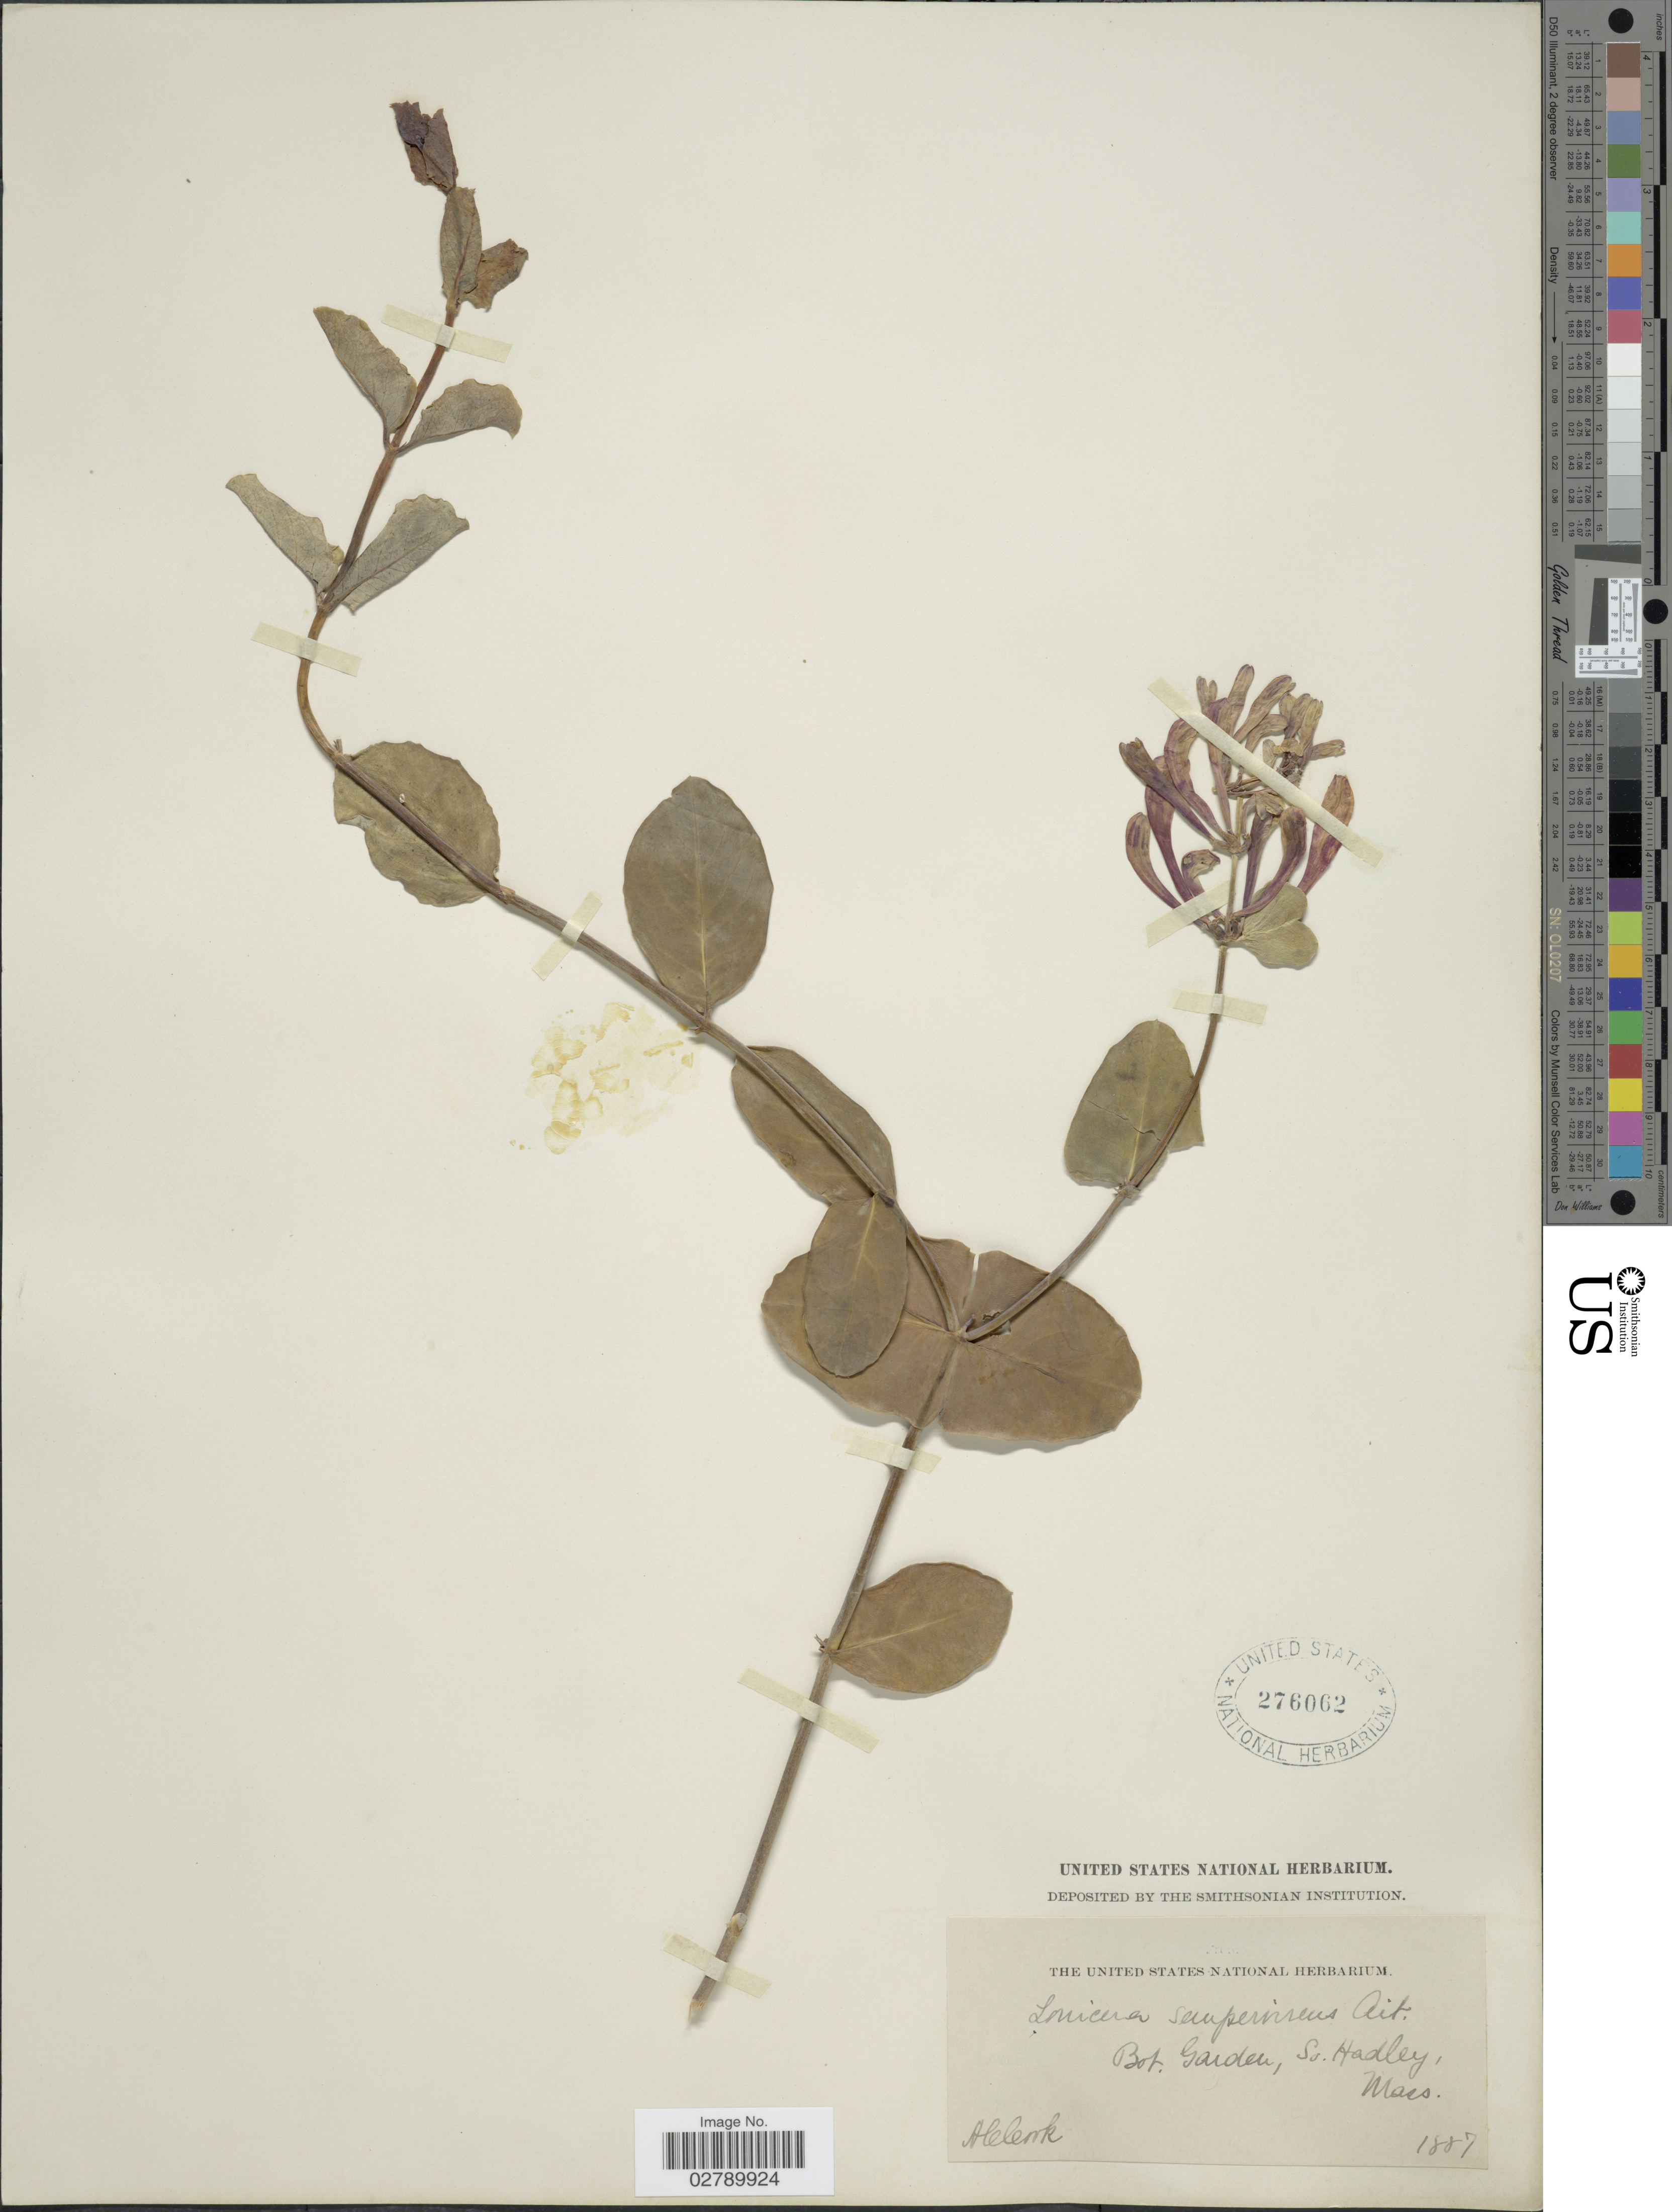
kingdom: Plantae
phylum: Tracheophyta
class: Magnoliopsida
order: Dipsacales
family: Caprifoliaceae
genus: Lonicera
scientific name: Lonicera sempervirens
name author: L.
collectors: A. Cook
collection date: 1887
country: United States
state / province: Massachusetts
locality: Bot. Garden, So. Hadley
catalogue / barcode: US 276062